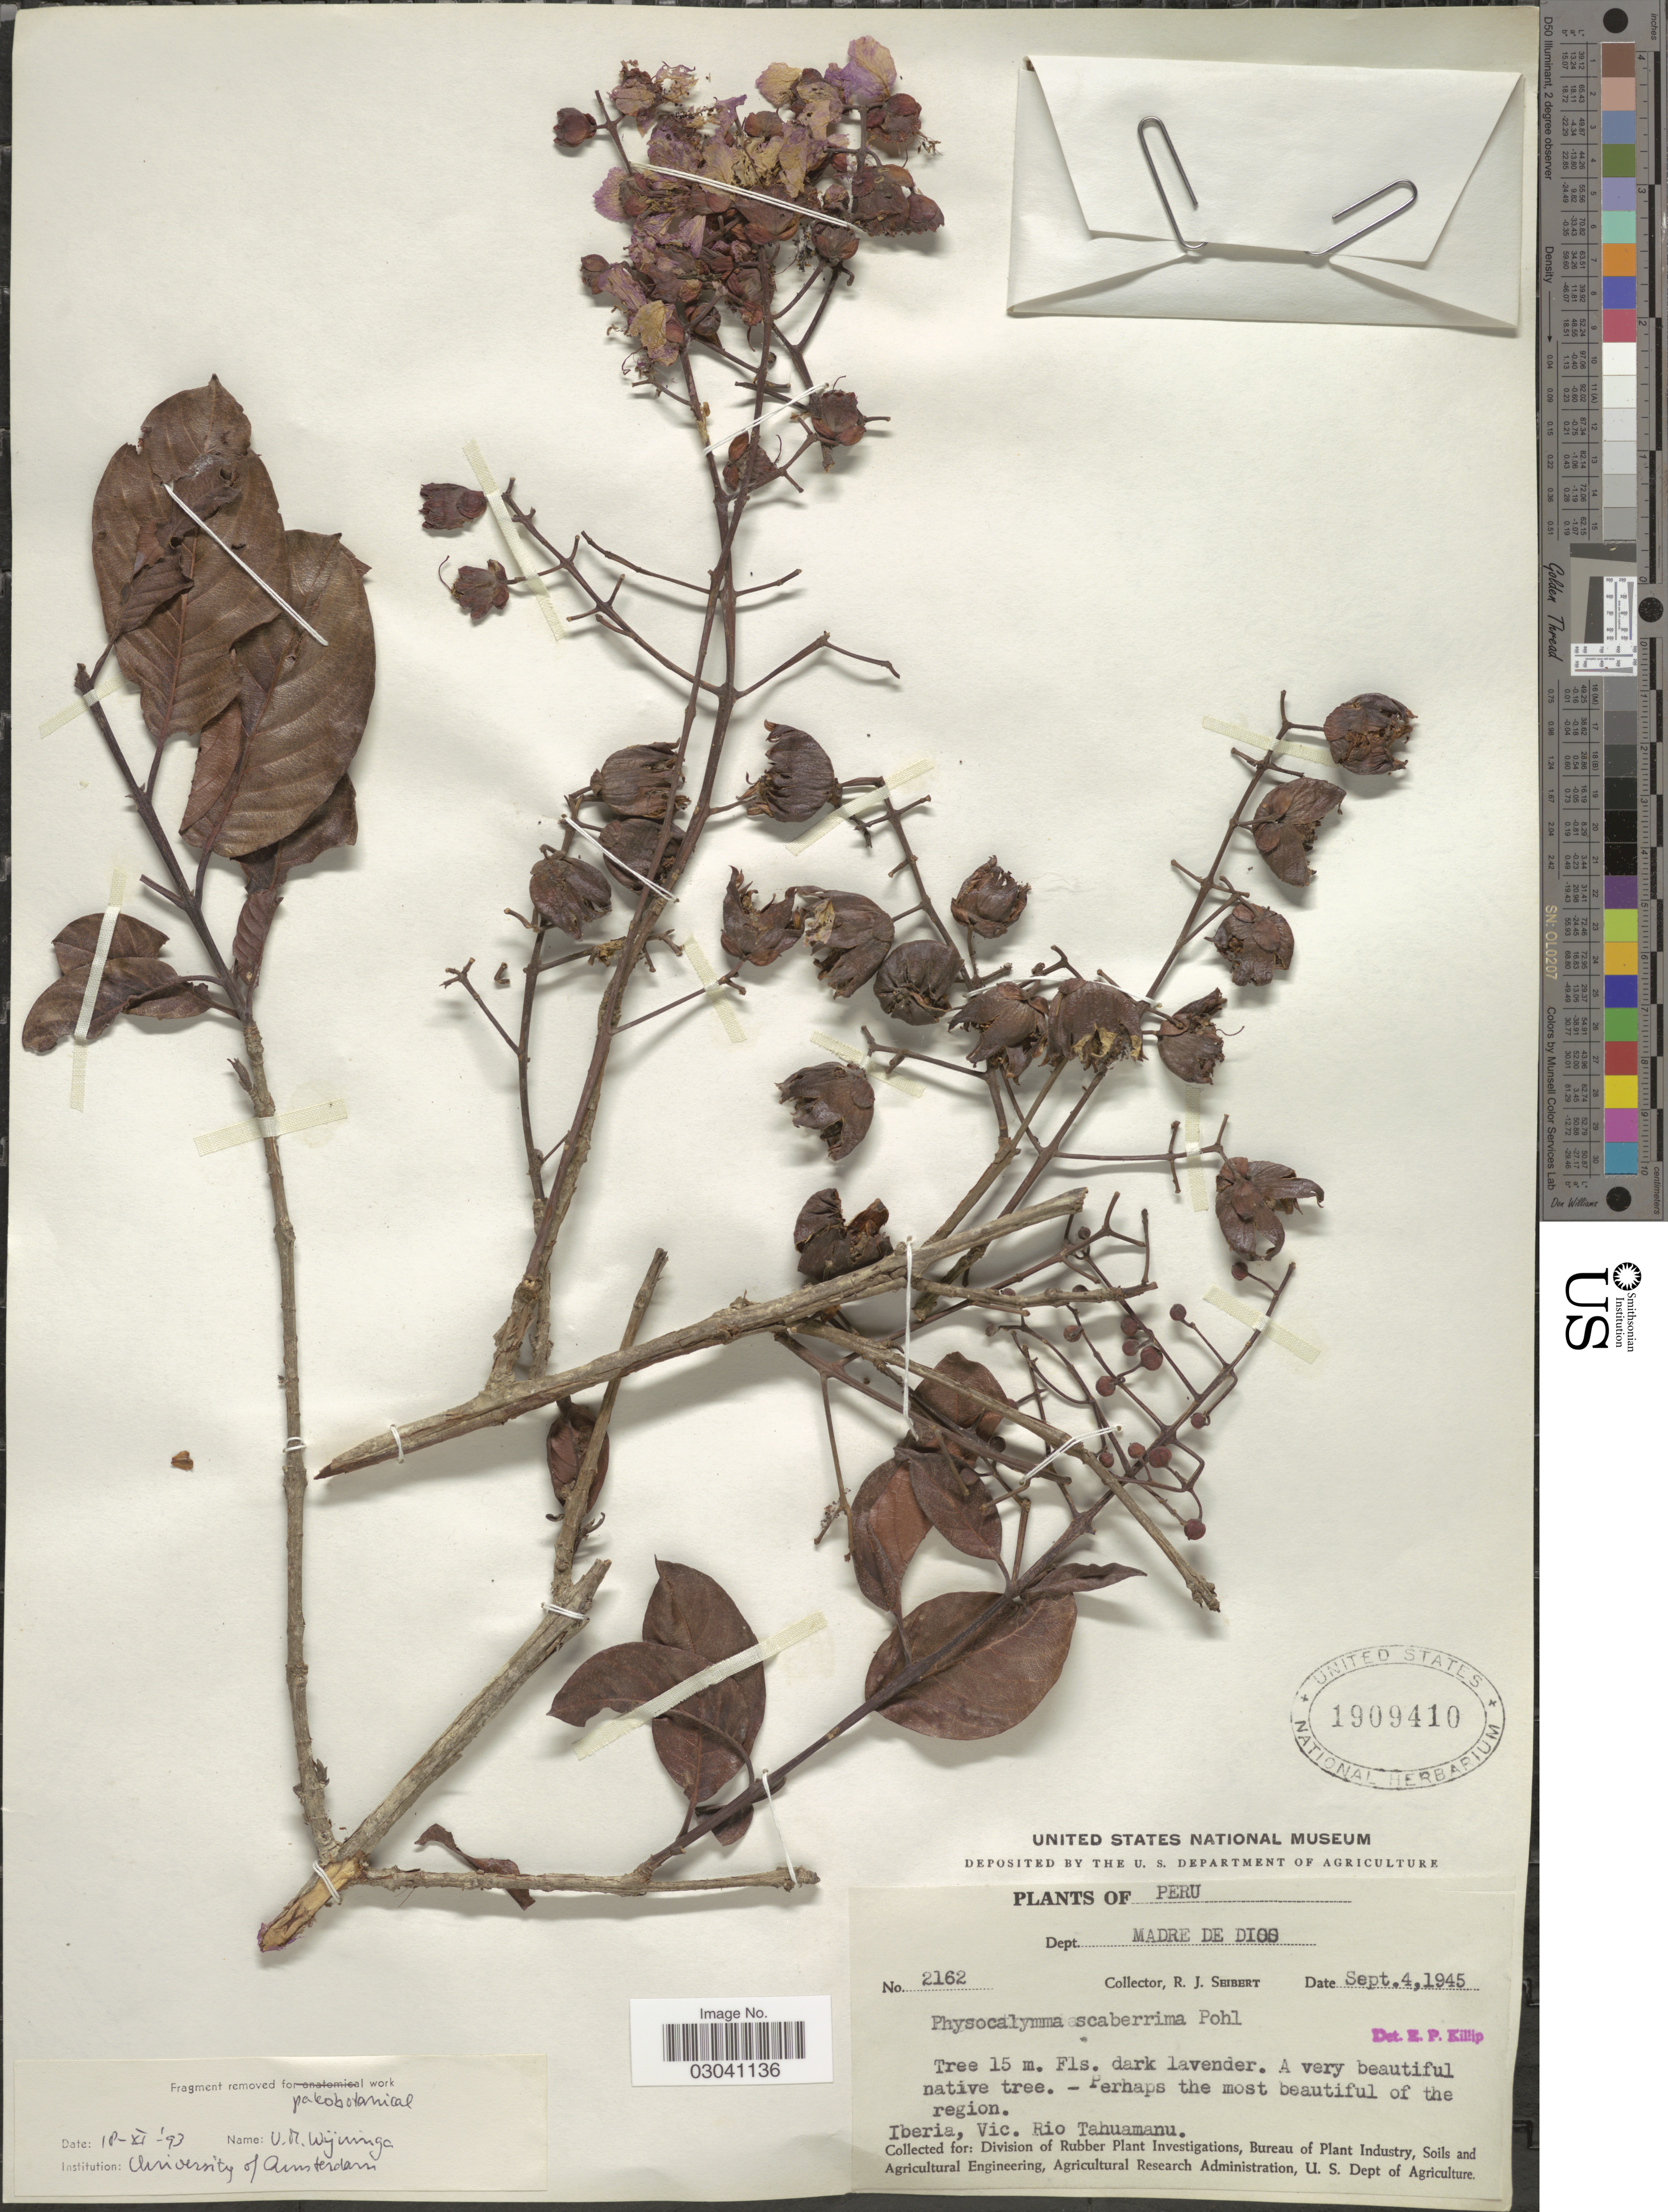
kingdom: Plantae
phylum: Tracheophyta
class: Magnoliopsida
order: Myrtales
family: Lythraceae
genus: Physocalymma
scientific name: Physocalymma scaberrimum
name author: Pohl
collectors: R. J. Seibert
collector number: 2162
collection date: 1945-09-04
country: Peru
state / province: Madre de Dios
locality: Dept. Madre de Dios, Iberia, Vic. Rio Tahuamanu.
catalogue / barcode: US 1909410